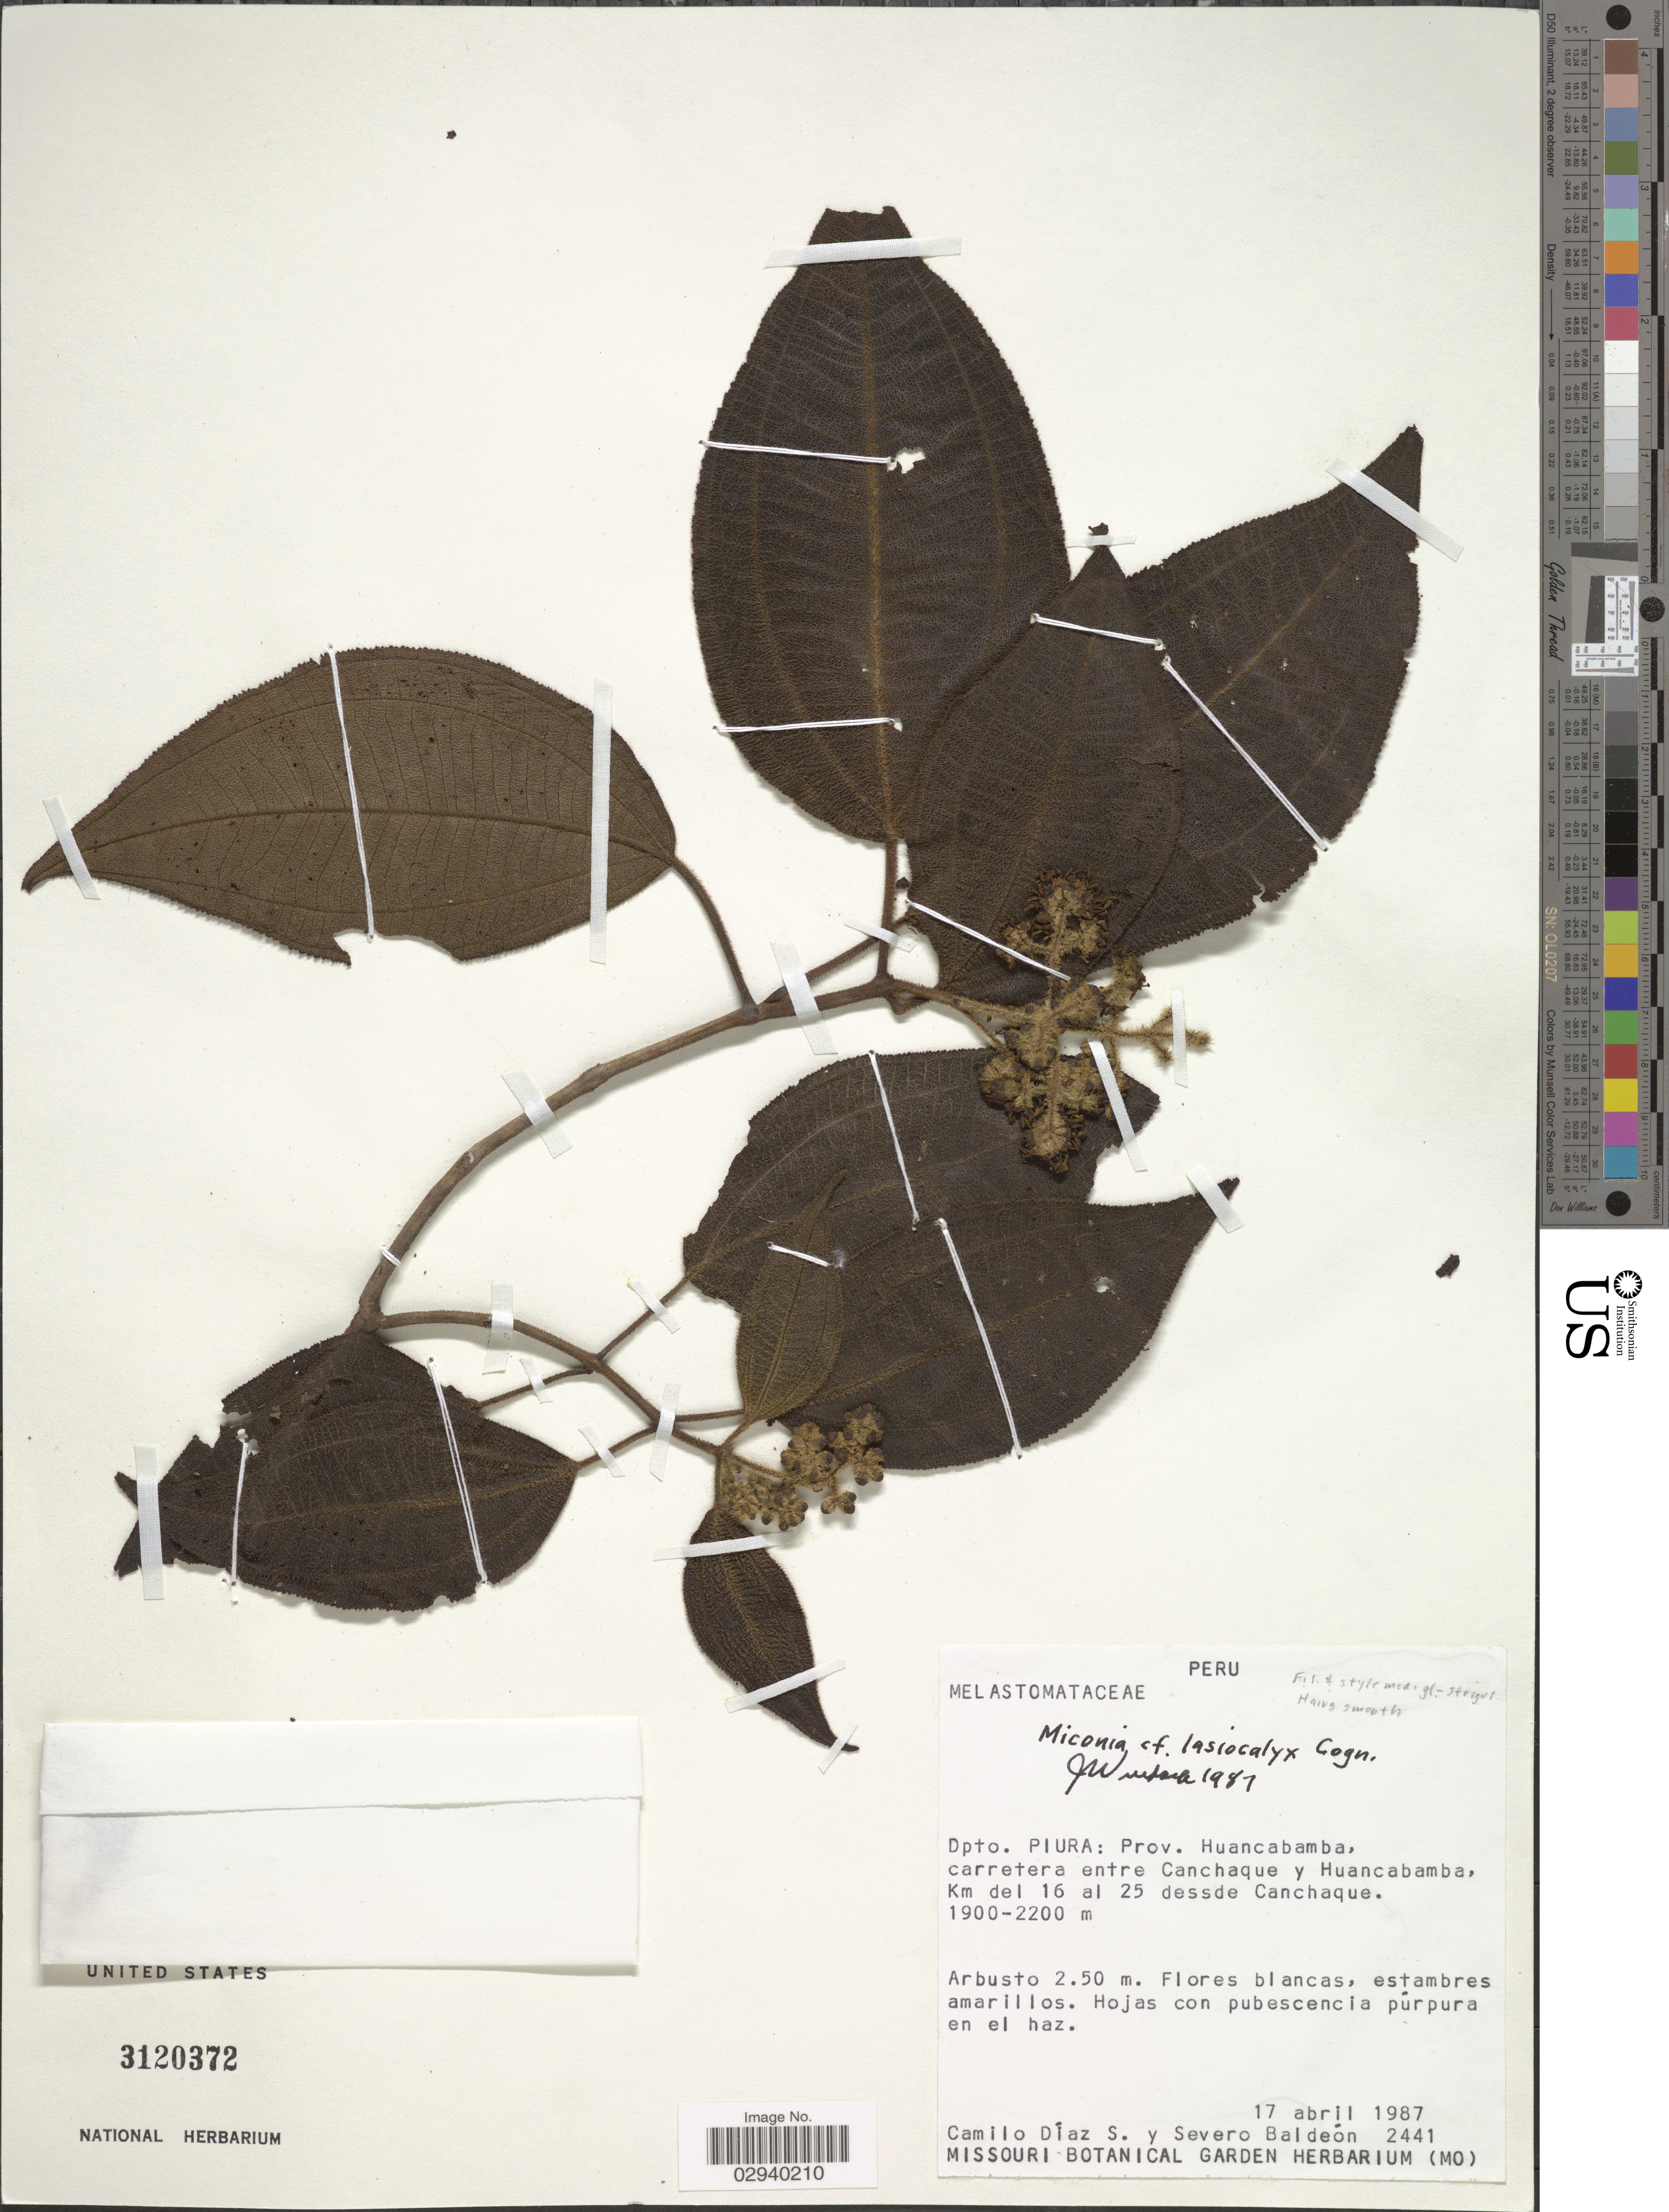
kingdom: Plantae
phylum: Tracheophyta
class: Magnoliopsida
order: Myrtales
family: Melastomataceae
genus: Miconia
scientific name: Miconia lasiocalyx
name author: Cogn.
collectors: C. Díaz S. & S. Baldeón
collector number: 2441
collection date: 1987-04-17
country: Peru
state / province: Piura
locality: Dpto. Piura: Prov. Huancabamba, carretera entre Canchaque y Huancabamba, Km del 16 al 25 dessde Canchaque.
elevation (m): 1900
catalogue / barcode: US 3120372